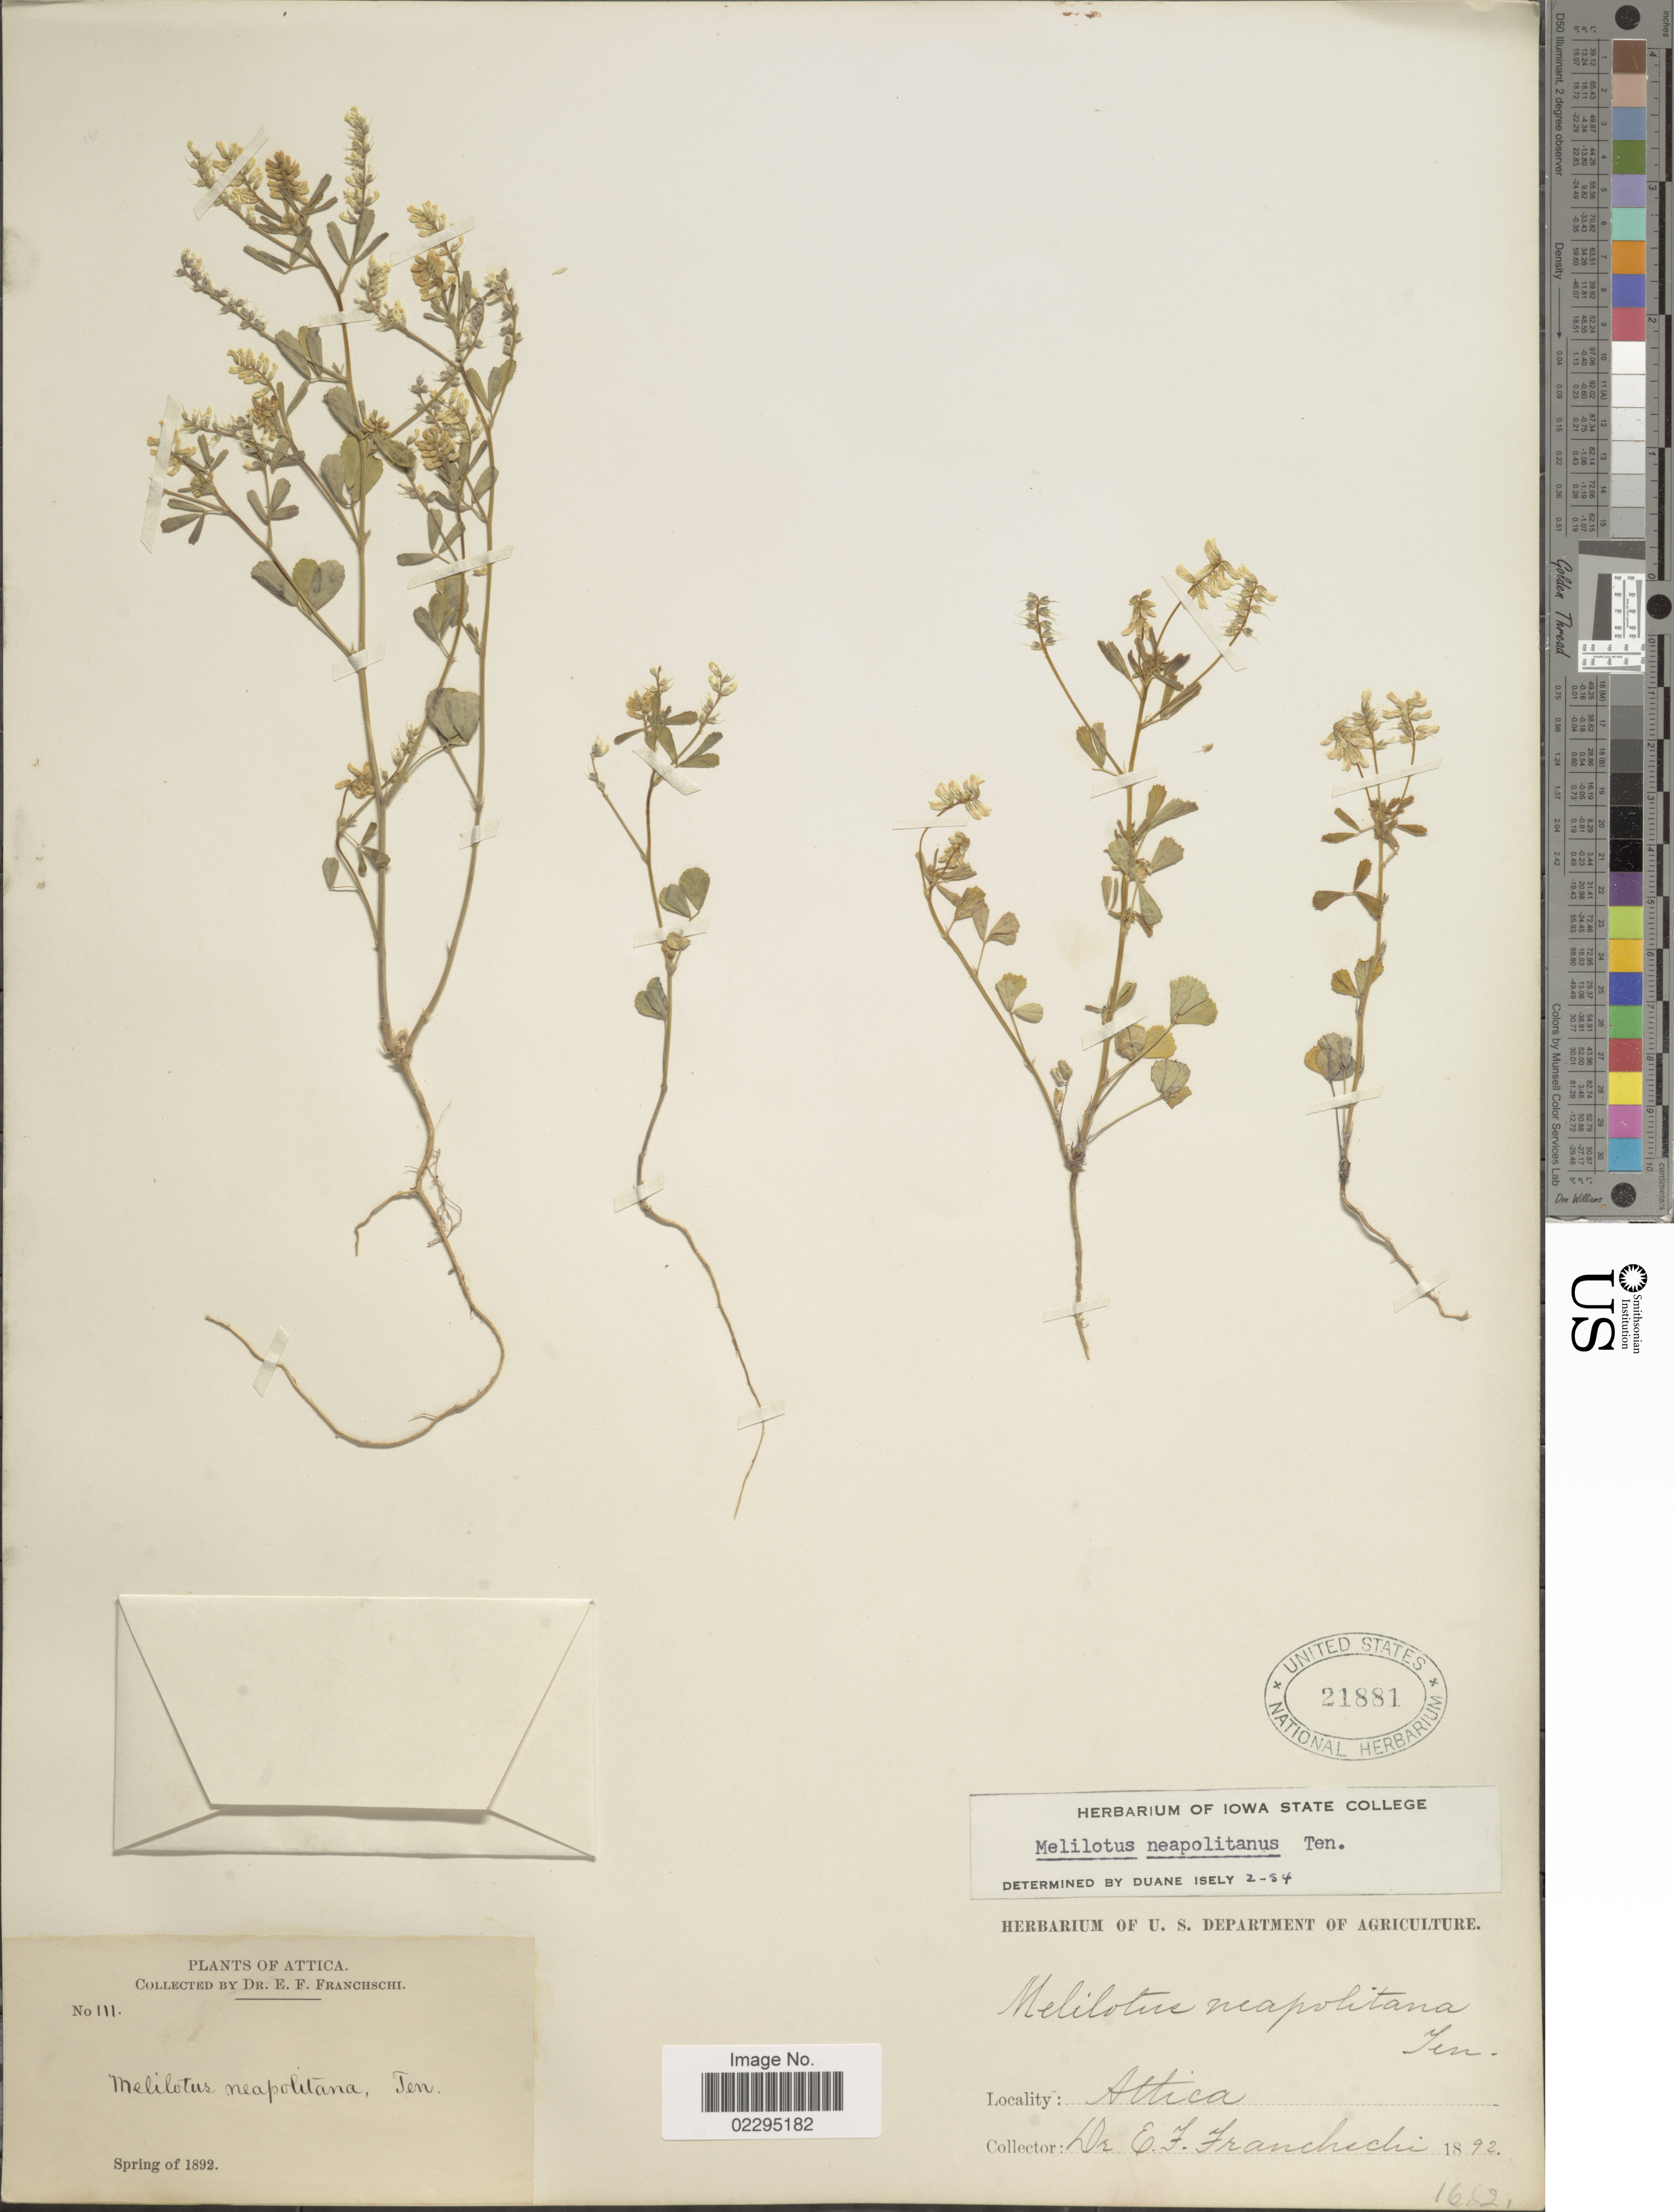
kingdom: Plantae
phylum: Tracheophyta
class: Magnoliopsida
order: Fabales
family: Fabaceae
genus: Melilotus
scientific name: Melilotus neapolitana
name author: Ten.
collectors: E. Franchschi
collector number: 111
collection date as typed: Spring of 1892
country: Greece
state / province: Attica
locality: Attica.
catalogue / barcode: US 21881